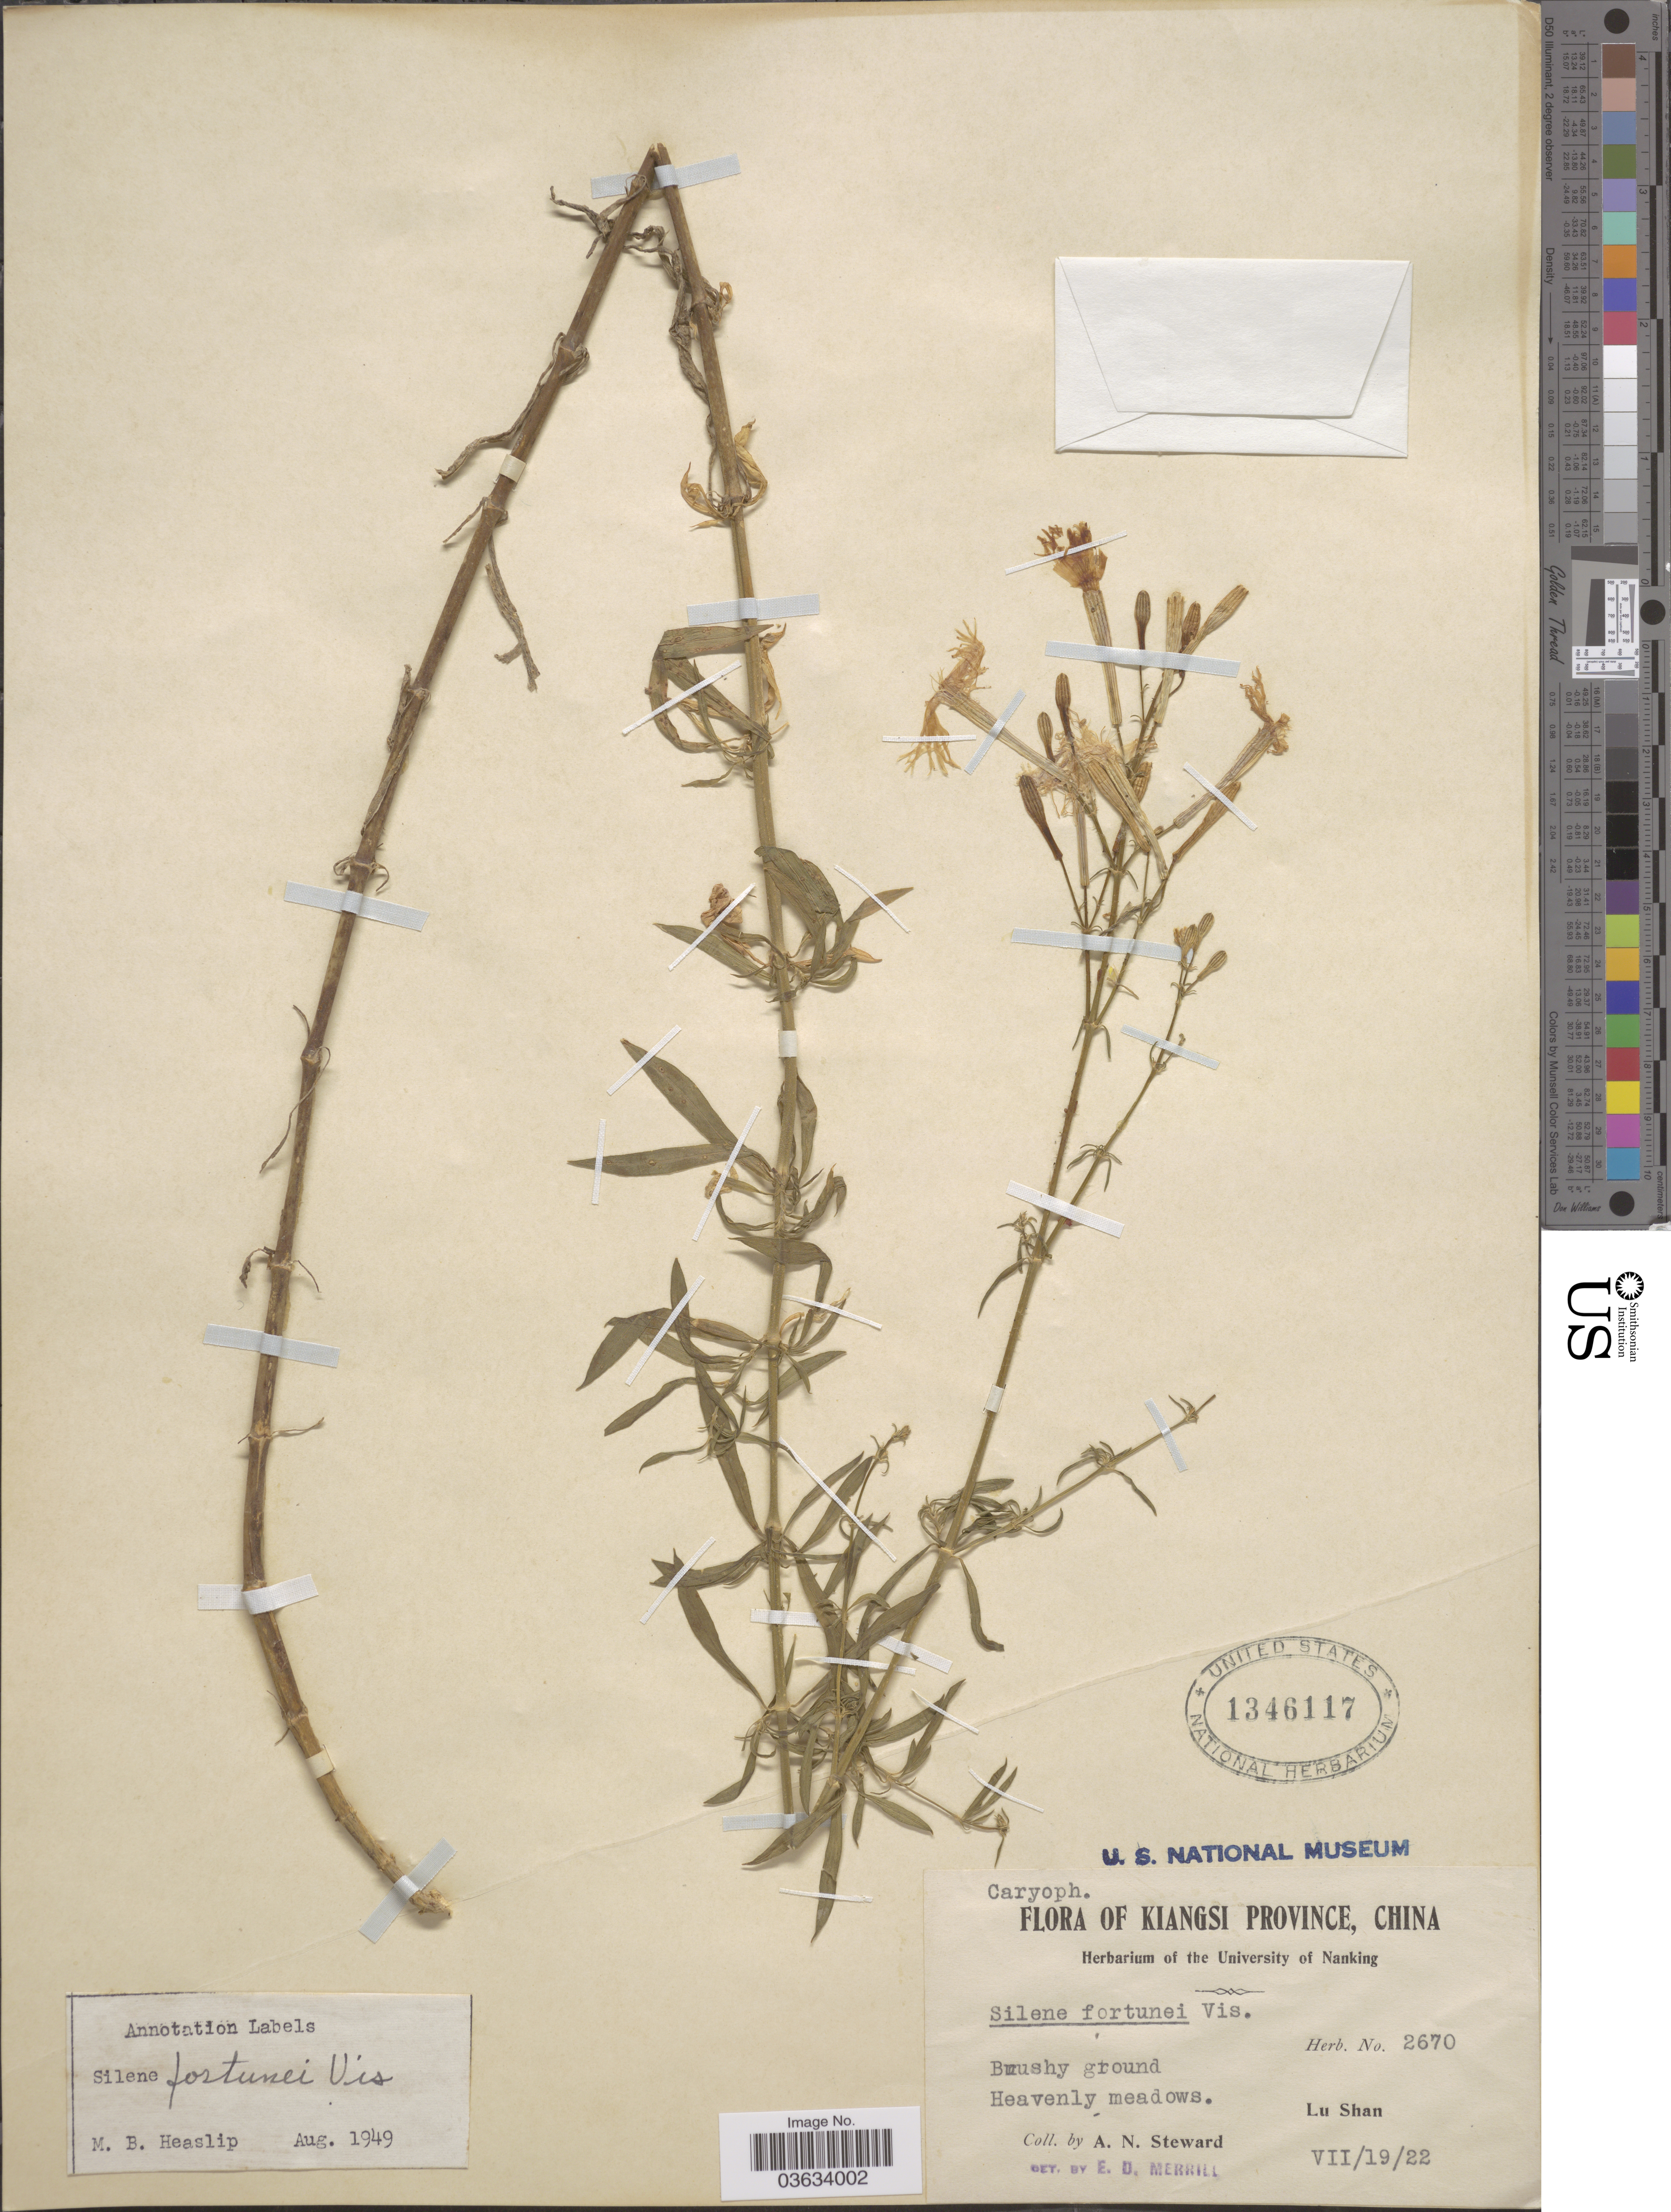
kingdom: Plantae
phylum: Tracheophyta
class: Magnoliopsida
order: Caryophyllales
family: Caryophyllaceae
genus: Silene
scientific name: Silene fortunei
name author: Vis.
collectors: A. N. Steward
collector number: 2670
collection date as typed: Transcribed d/m/y: 19/7/22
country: China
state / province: Jiangxi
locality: Kiangsi Province. Lu Shan.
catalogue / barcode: US 1346117